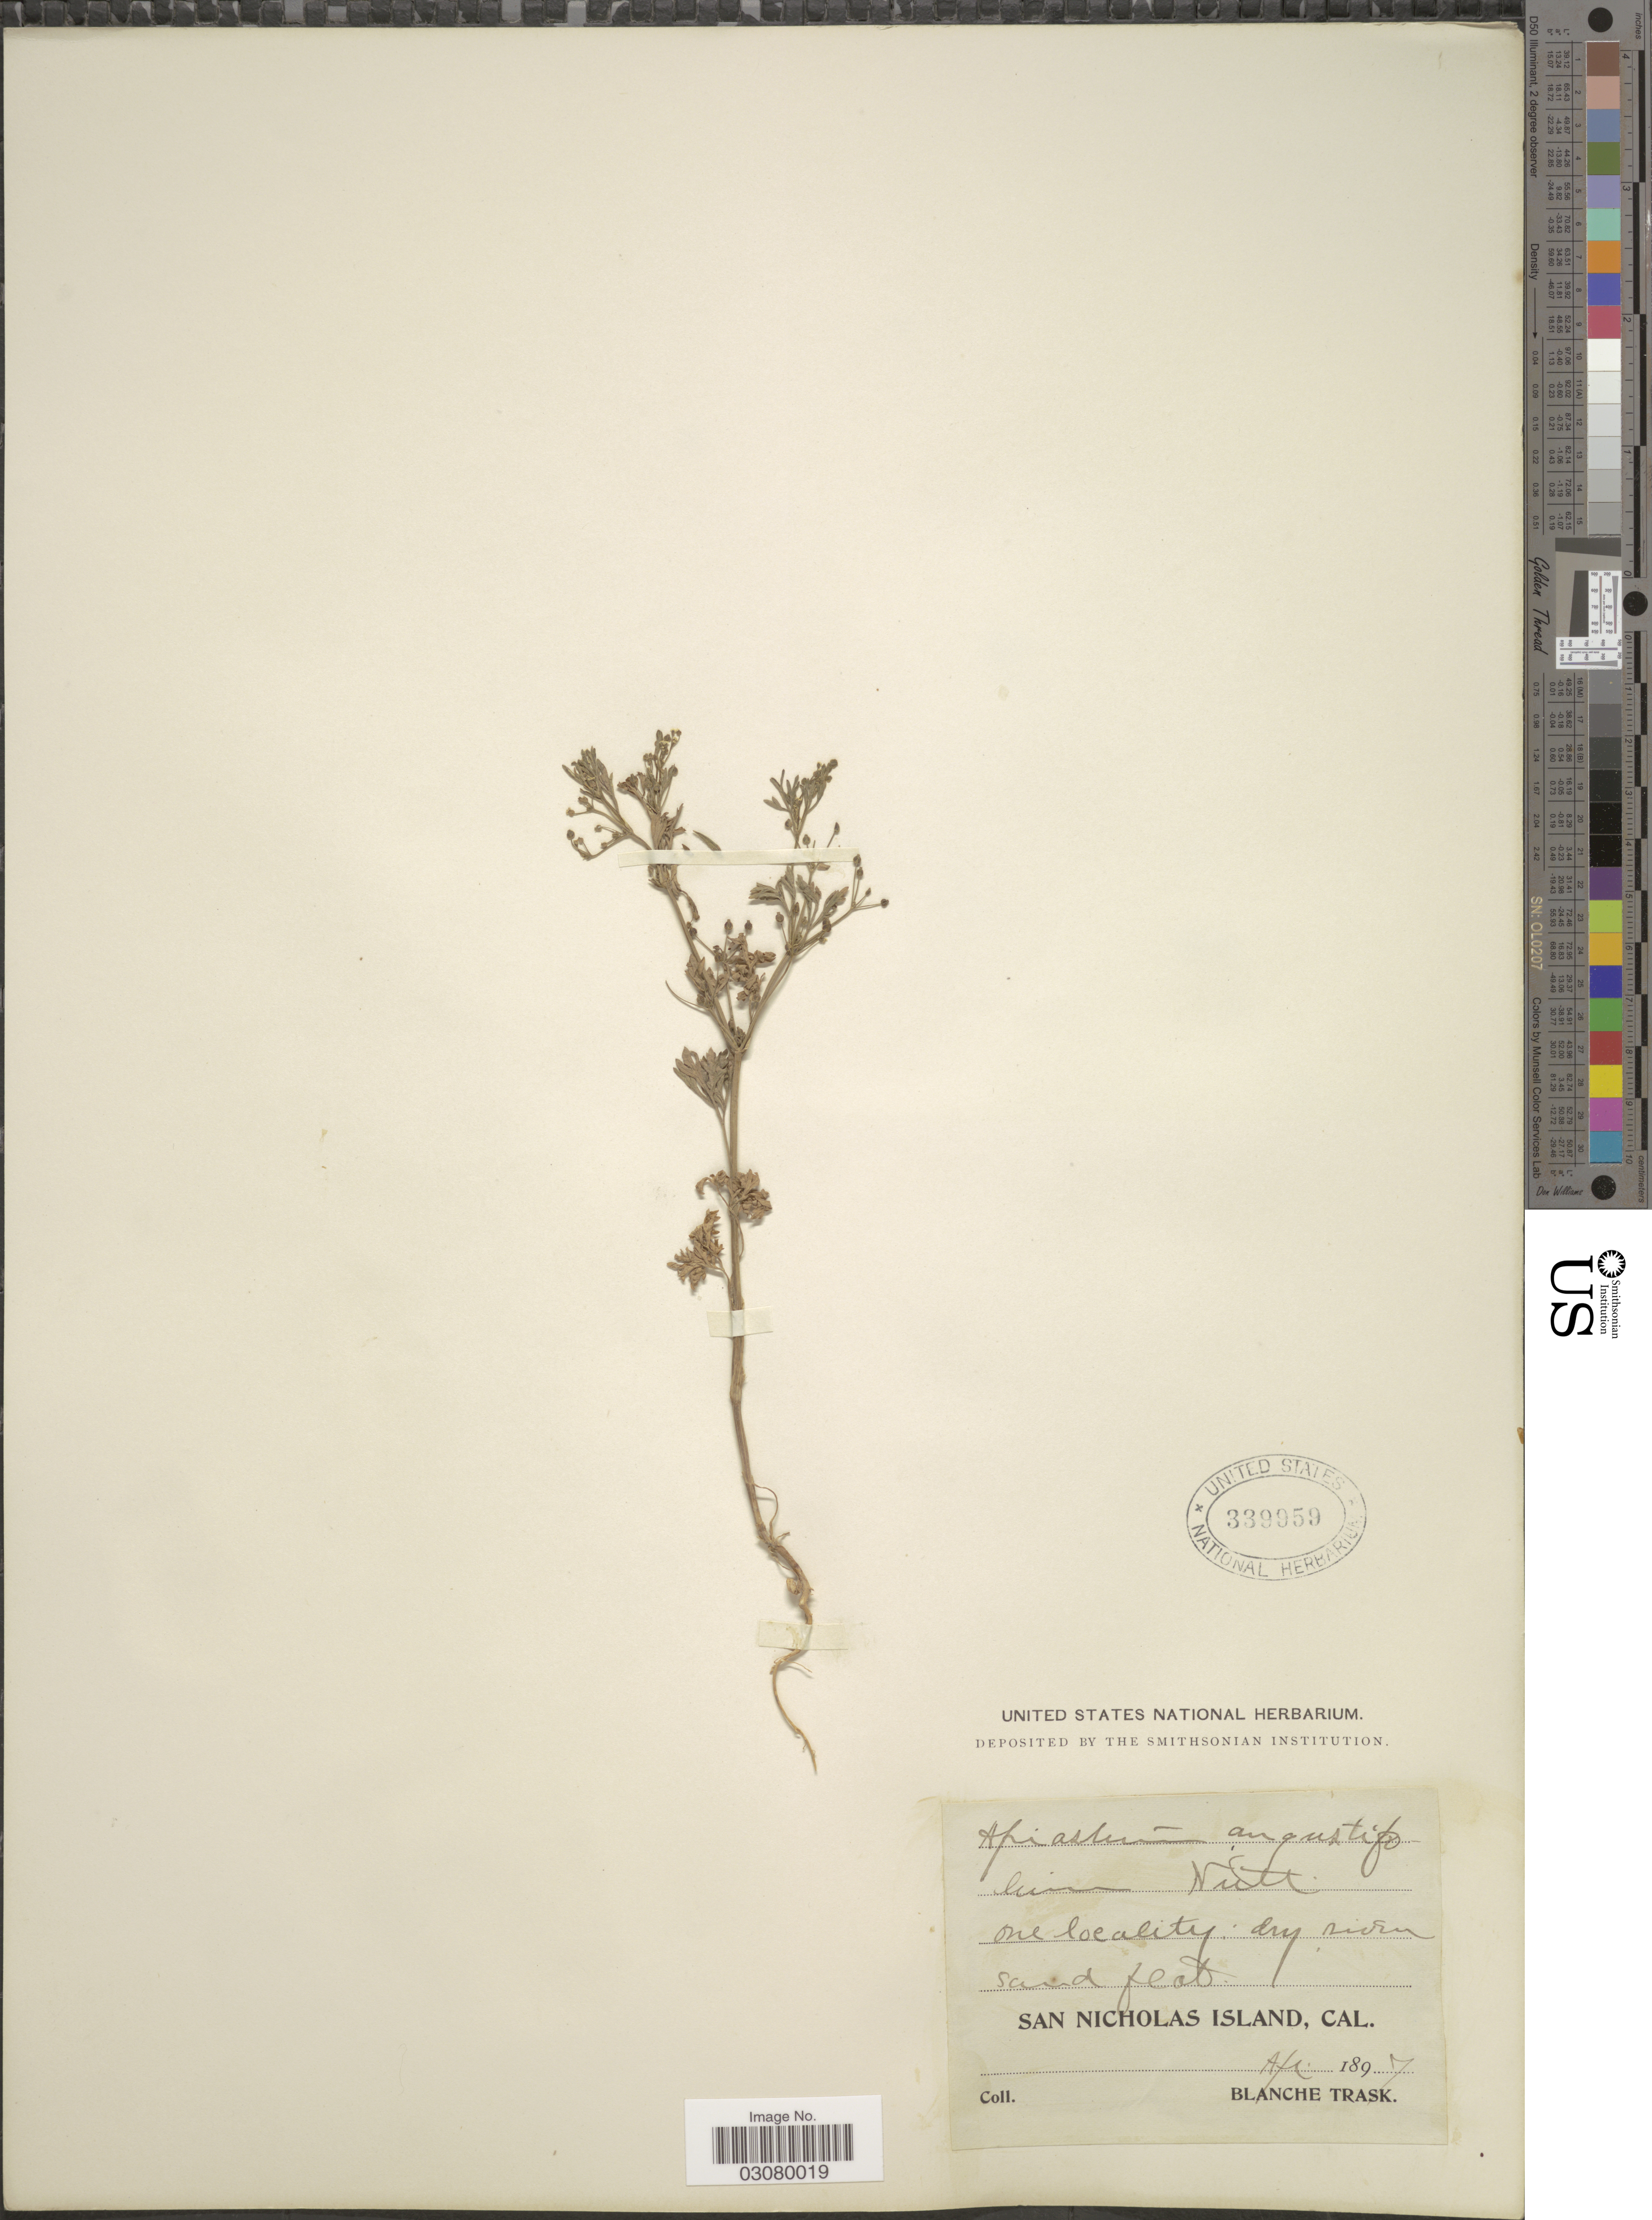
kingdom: Plantae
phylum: Tracheophyta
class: Magnoliopsida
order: Apiales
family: Apiaceae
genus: Apiastrum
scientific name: Apiastrum angustifolium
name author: Nutt.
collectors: B. Trask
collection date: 1897-04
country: United States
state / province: California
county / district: Ventura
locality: Dry river, sand flat. San Nicholas Island, Cal.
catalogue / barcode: US 339959